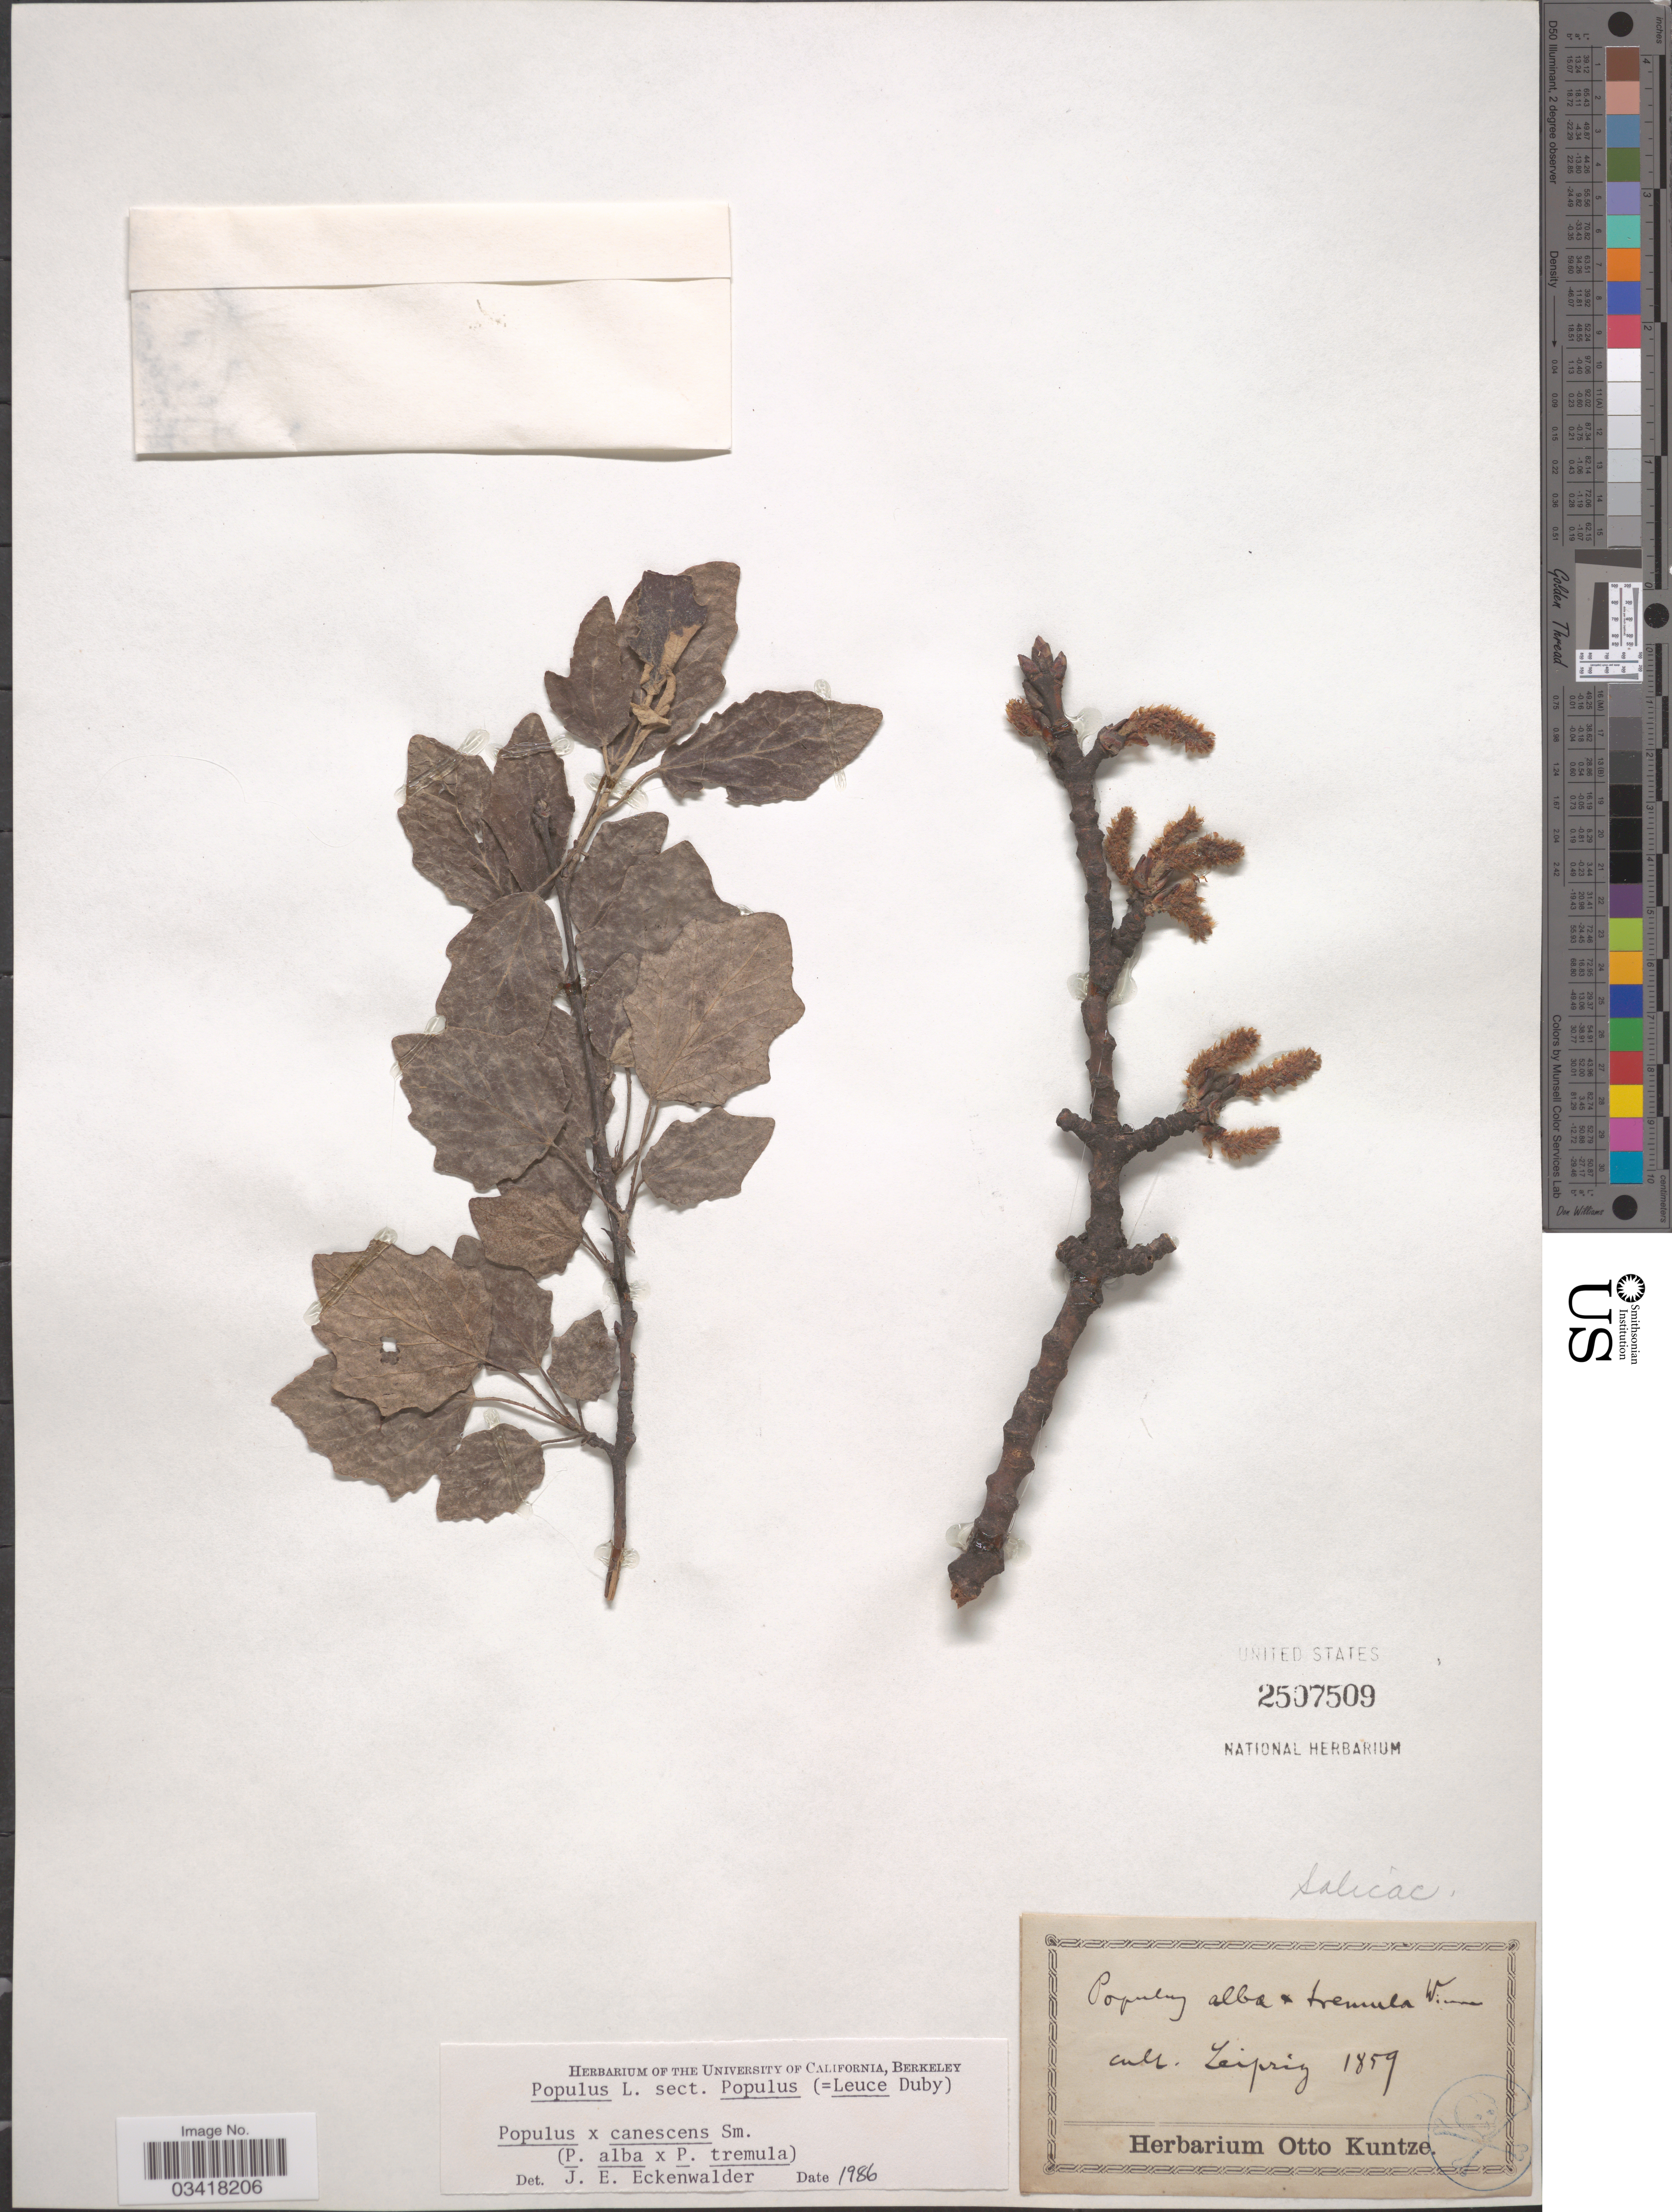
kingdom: Plantae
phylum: Tracheophyta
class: Magnoliopsida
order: Malpighiales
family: Salicaceae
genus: Populus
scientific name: Populus x canescens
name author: (Aiton) Sm.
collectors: ex herb. Otto Kuntze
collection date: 1859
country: Germany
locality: Leipzig.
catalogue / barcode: US 2507509